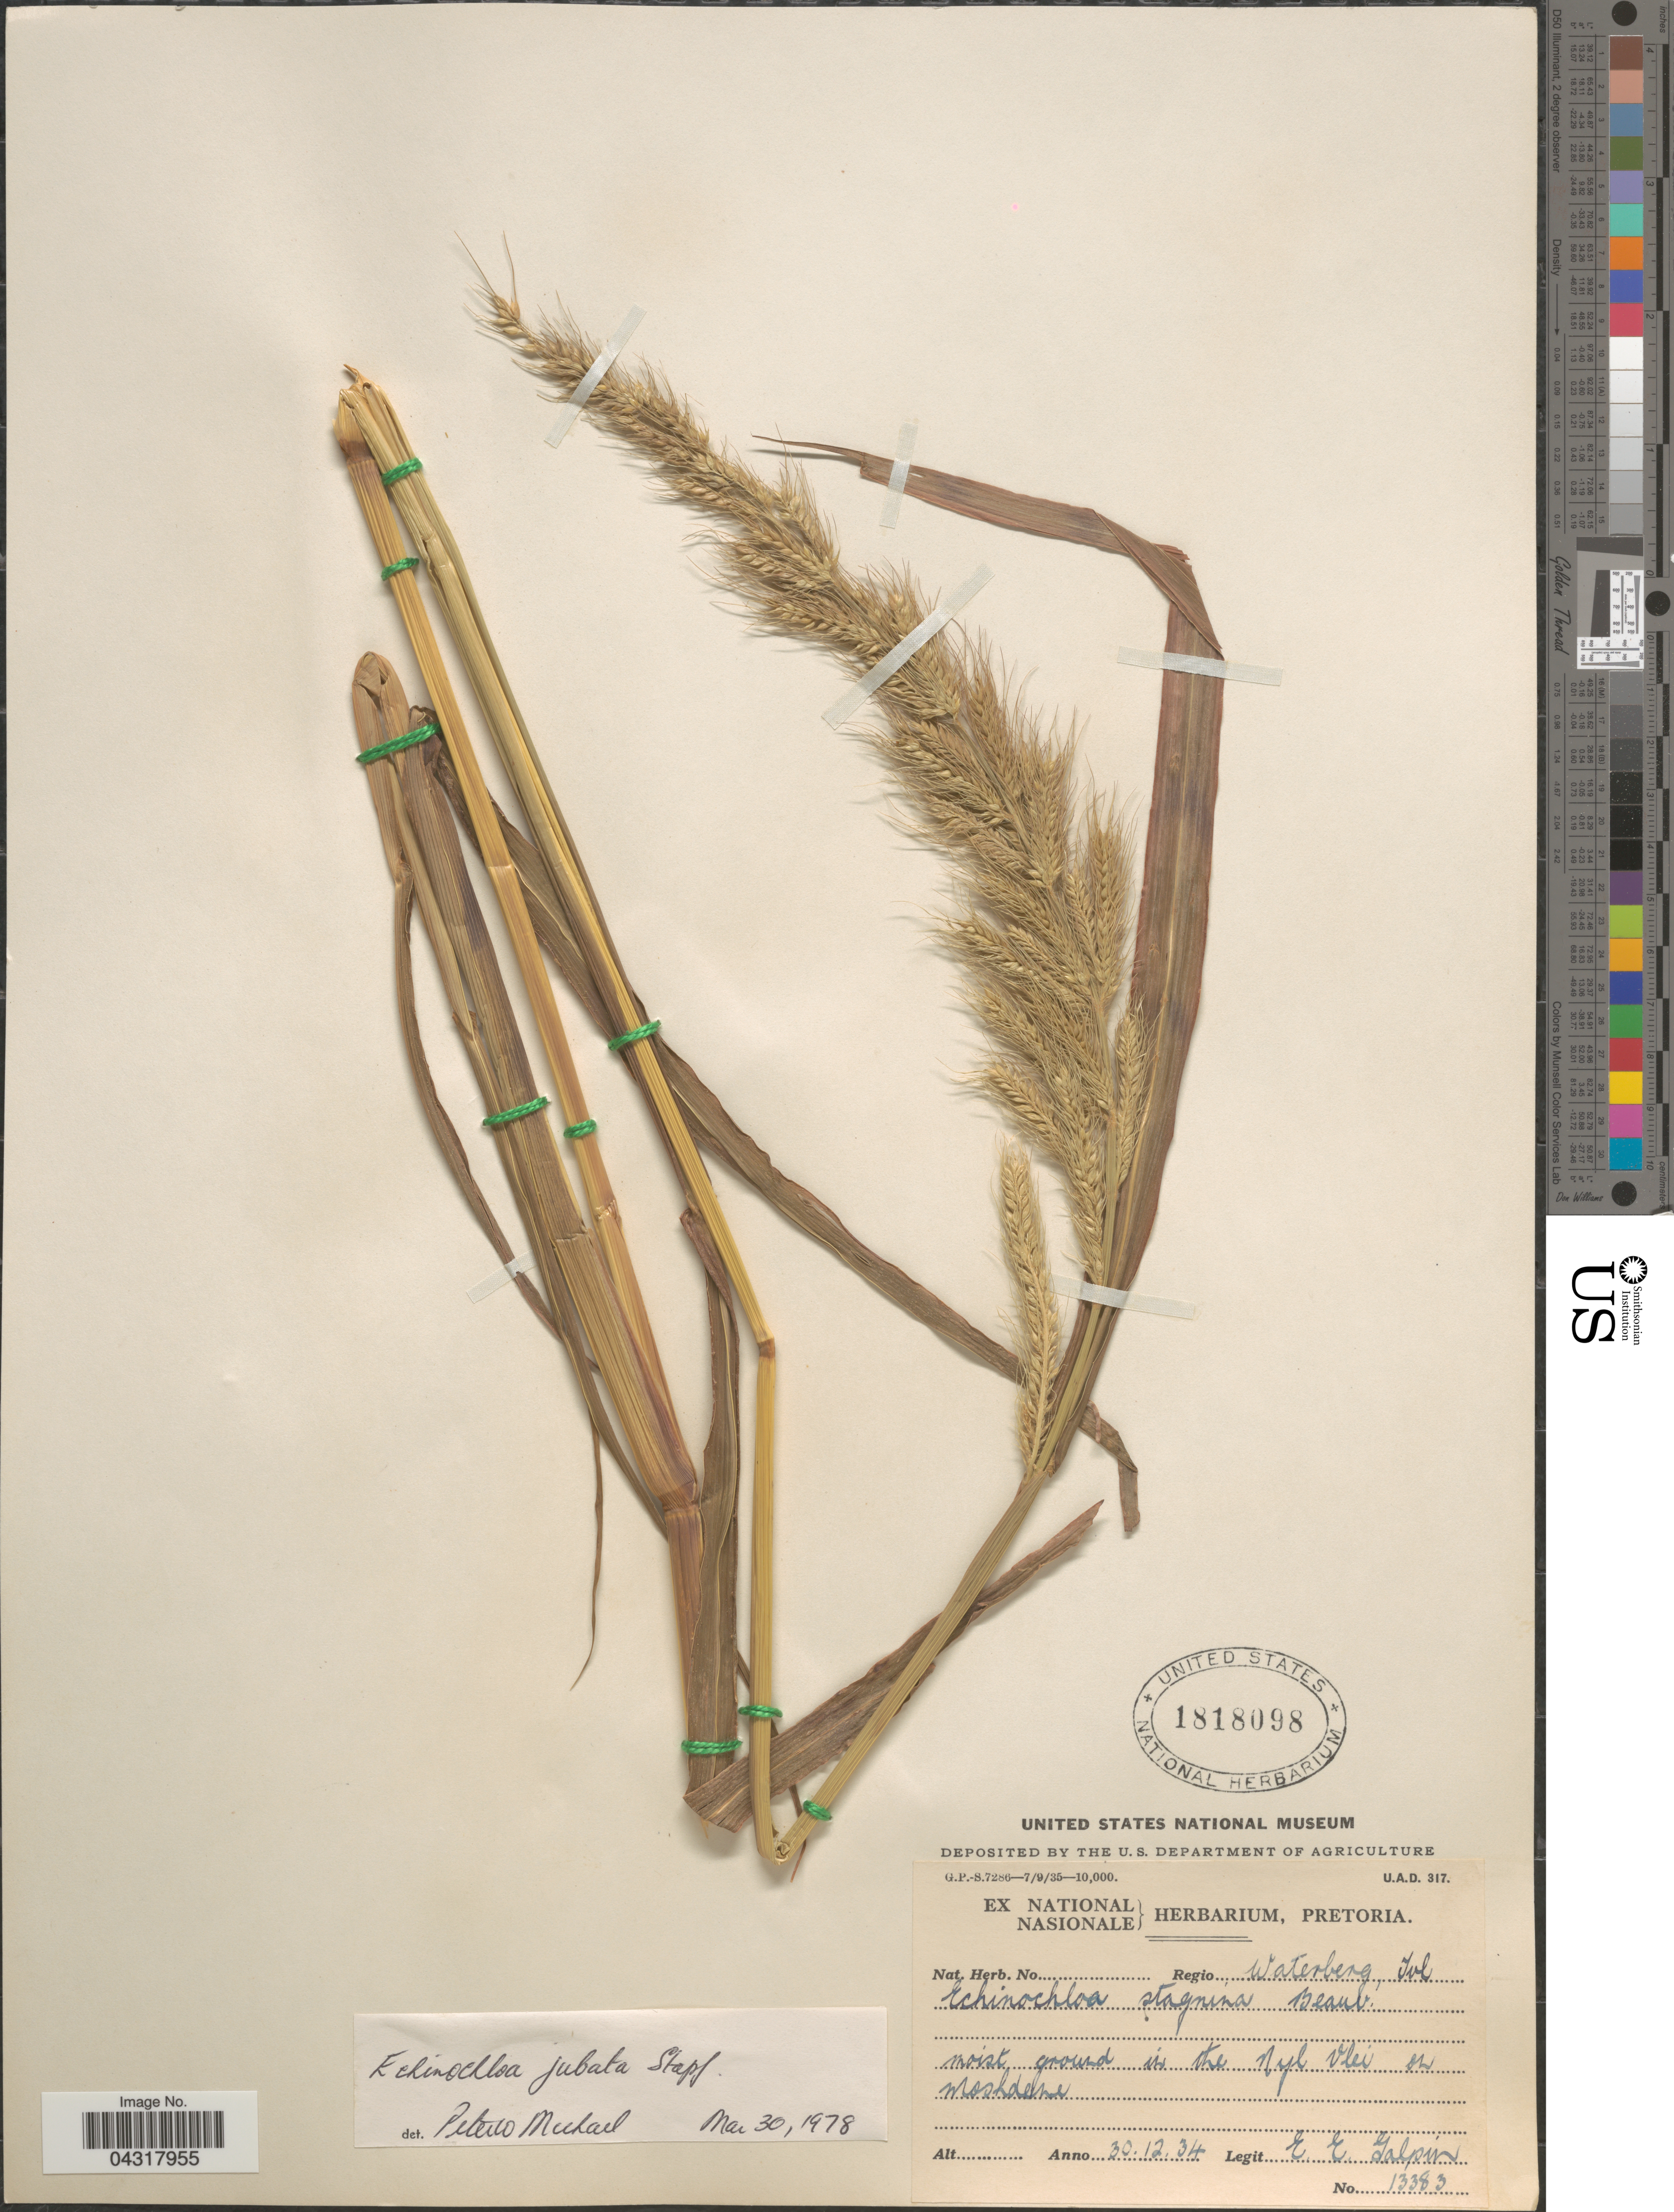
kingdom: Plantae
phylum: Tracheophyta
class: Liliopsida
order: Poales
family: Poaceae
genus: Echinochloa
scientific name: Echinochloa jubata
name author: Stapf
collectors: E. Galpin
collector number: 13383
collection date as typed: Transcribed d/m/y: 30/12/34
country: South Africa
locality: Regio Waterberg, Tvl. Moist ground in the Nyl Vlei on Moshdene [interpreted].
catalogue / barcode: US 1818098